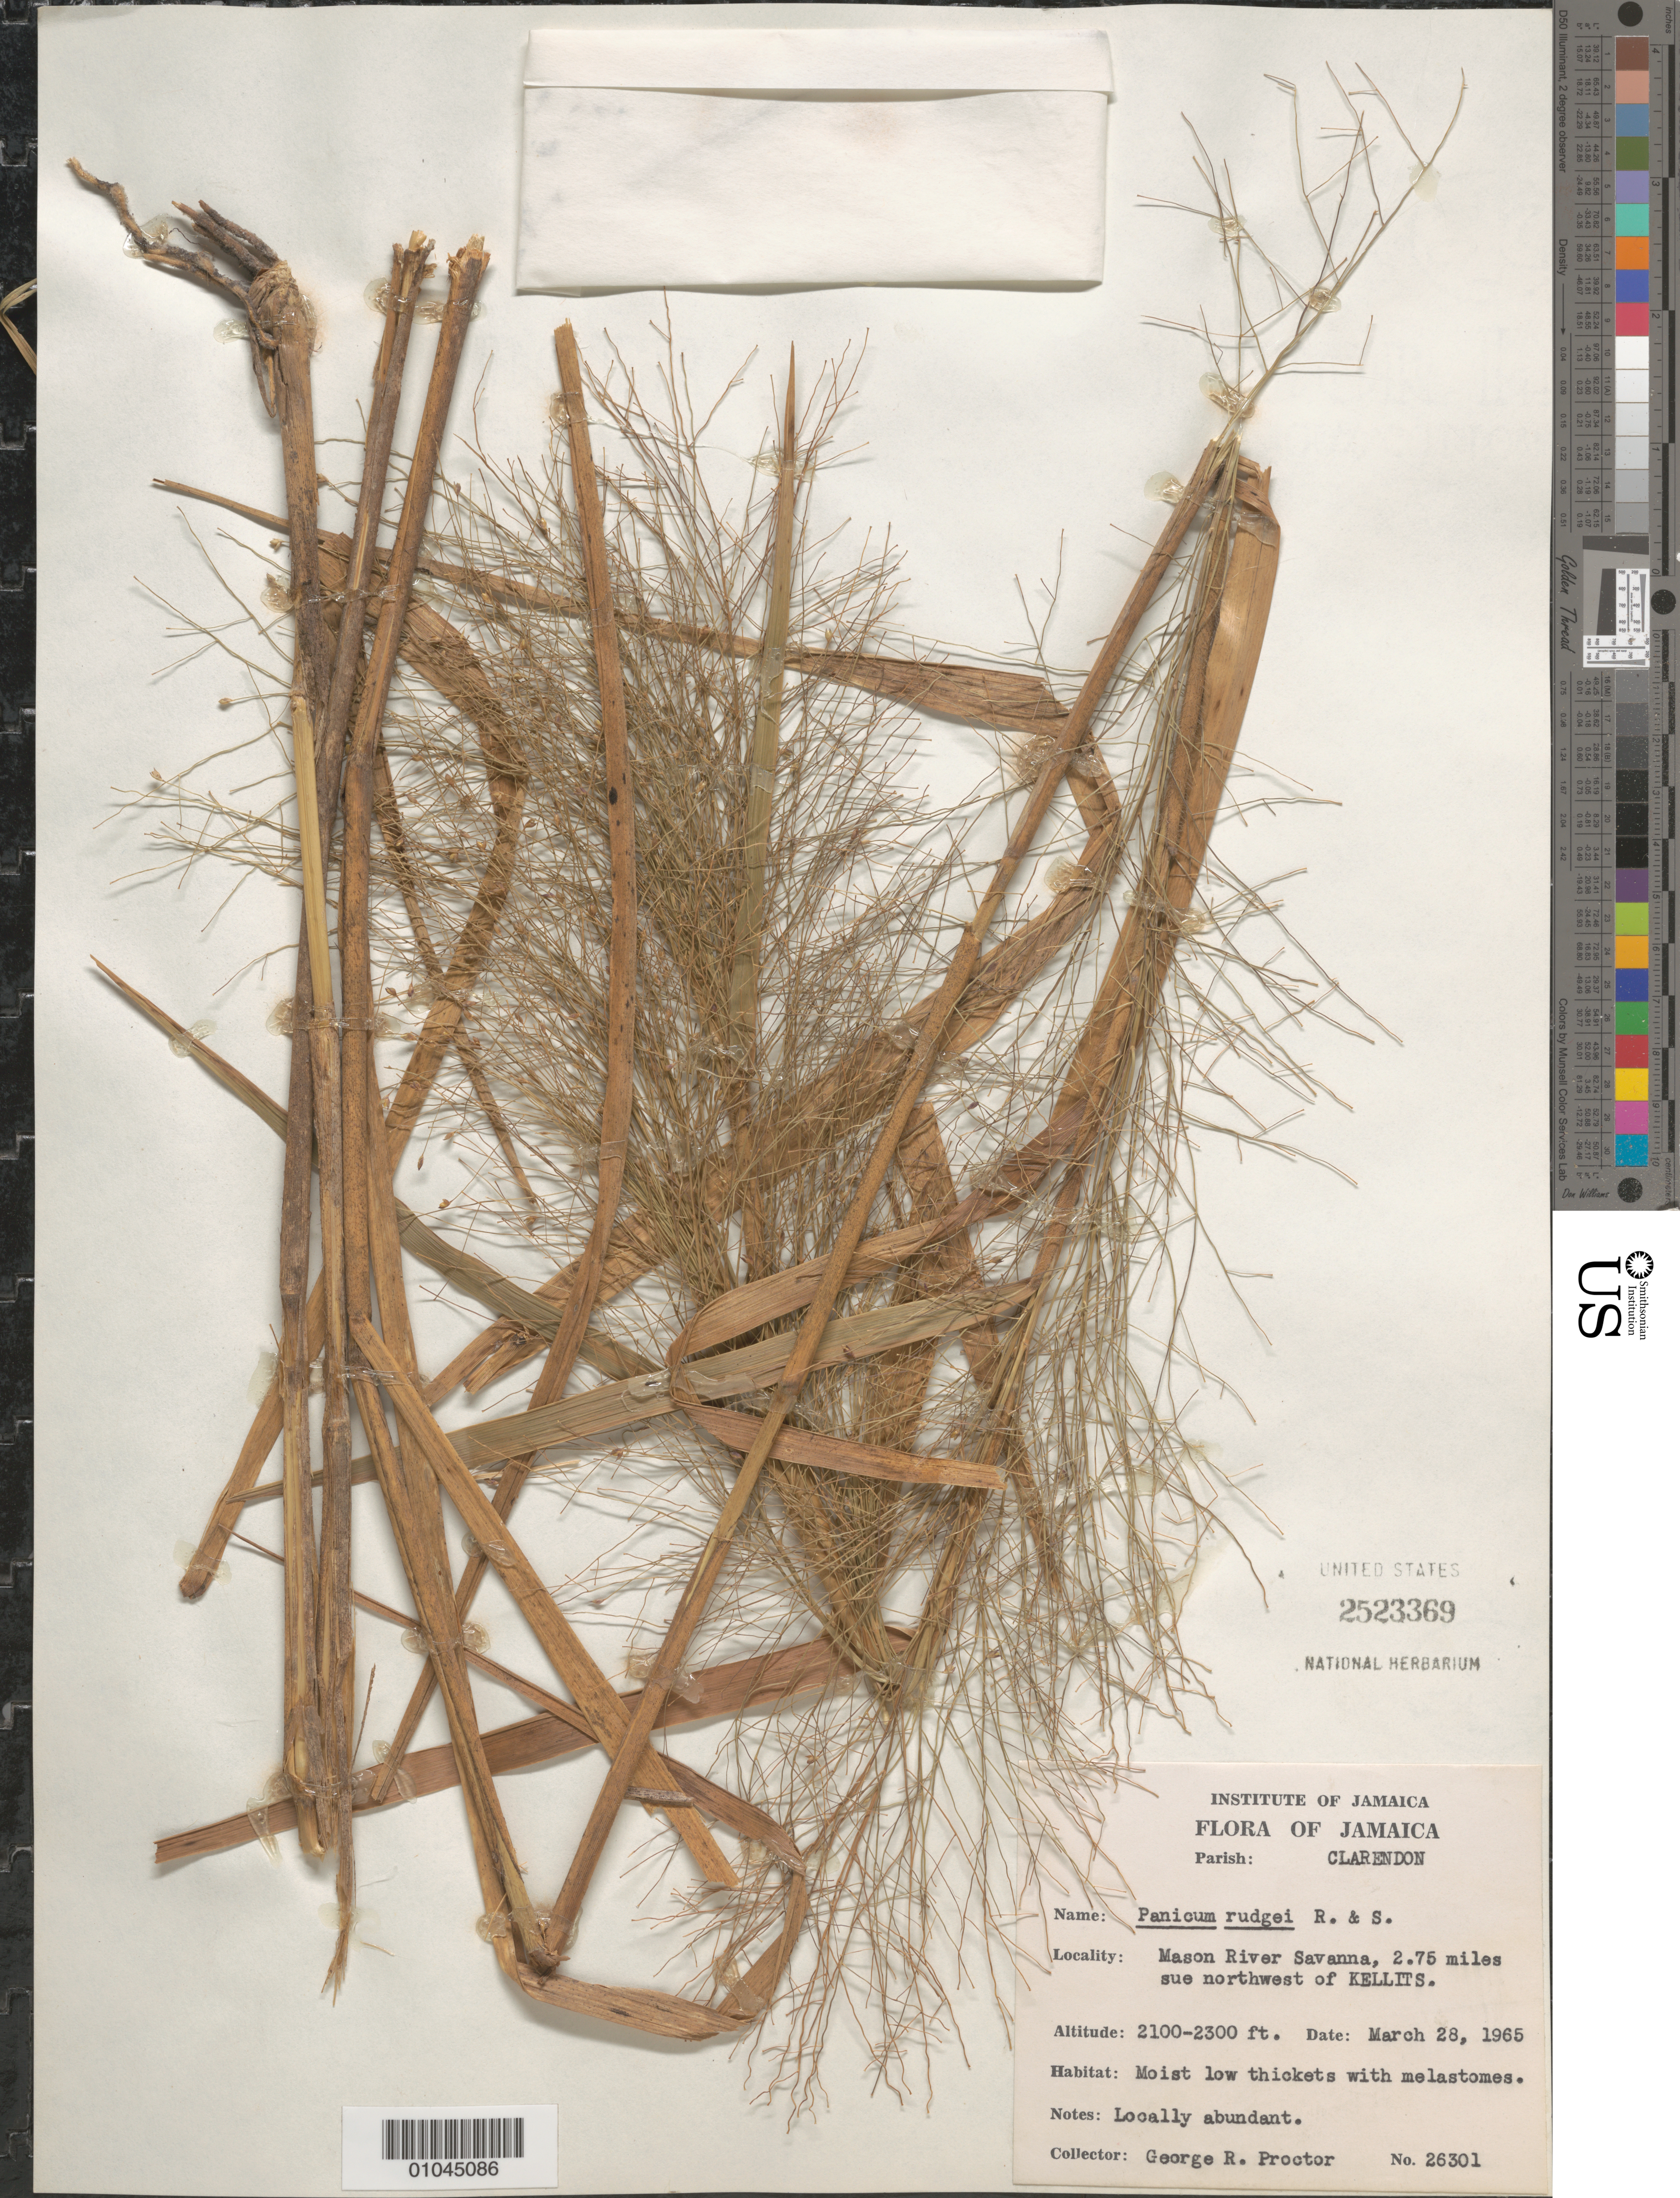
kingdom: Plantae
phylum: Tracheophyta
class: Liliopsida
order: Poales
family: Poaceae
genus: Panicum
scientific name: Panicum rudgei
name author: Roem. & Schult.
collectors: G. R. Proctor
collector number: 26301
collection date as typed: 28 Mar 1965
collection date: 1965-03-28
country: Jamaica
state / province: Clarendon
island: Jamaica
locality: Mason River Savanna, 2.75 miles due NW of Kellits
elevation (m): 640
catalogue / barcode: US 2523369